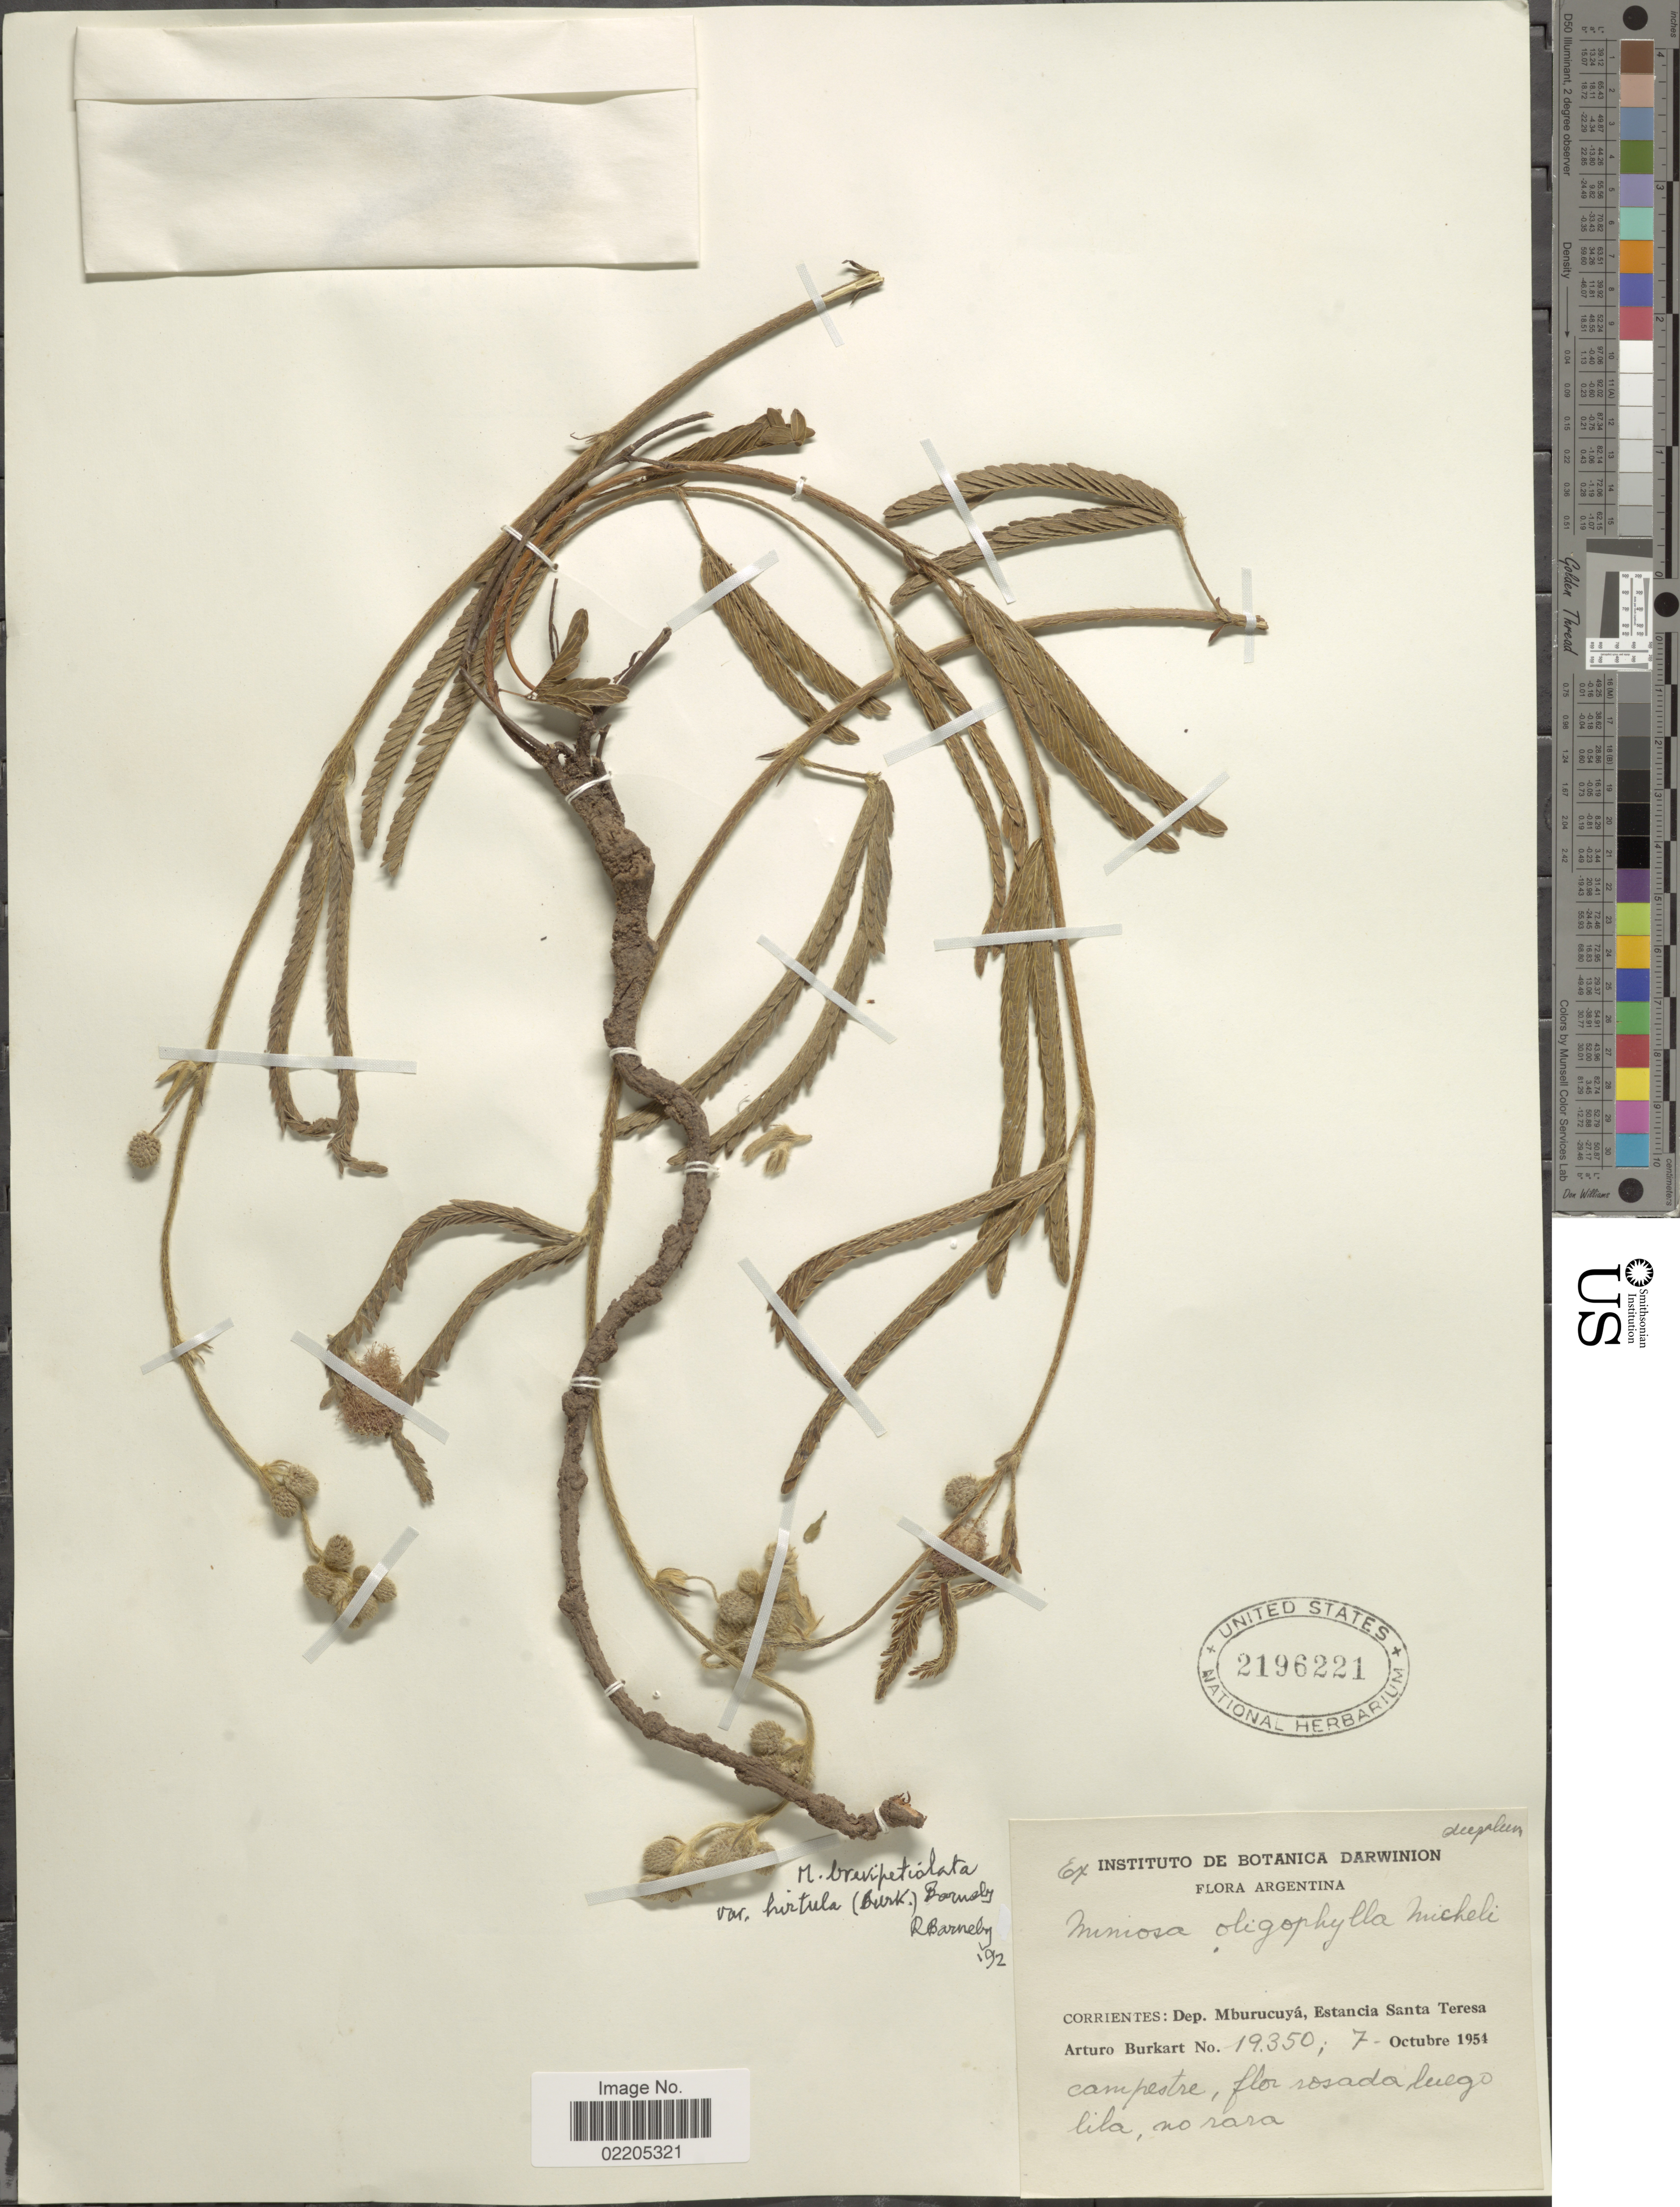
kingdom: Plantae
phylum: Tracheophyta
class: Magnoliopsida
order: Fabales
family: Fabaceae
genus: Mimosa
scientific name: Mimosa brevipetiolata var. hirtula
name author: (Burkart) Barneby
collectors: A. E. Burkart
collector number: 19350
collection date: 1954-10-07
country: Argentina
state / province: Corrientes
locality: Dep. Mburucuya, Estancia Santa Teresa.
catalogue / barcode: US 2196221